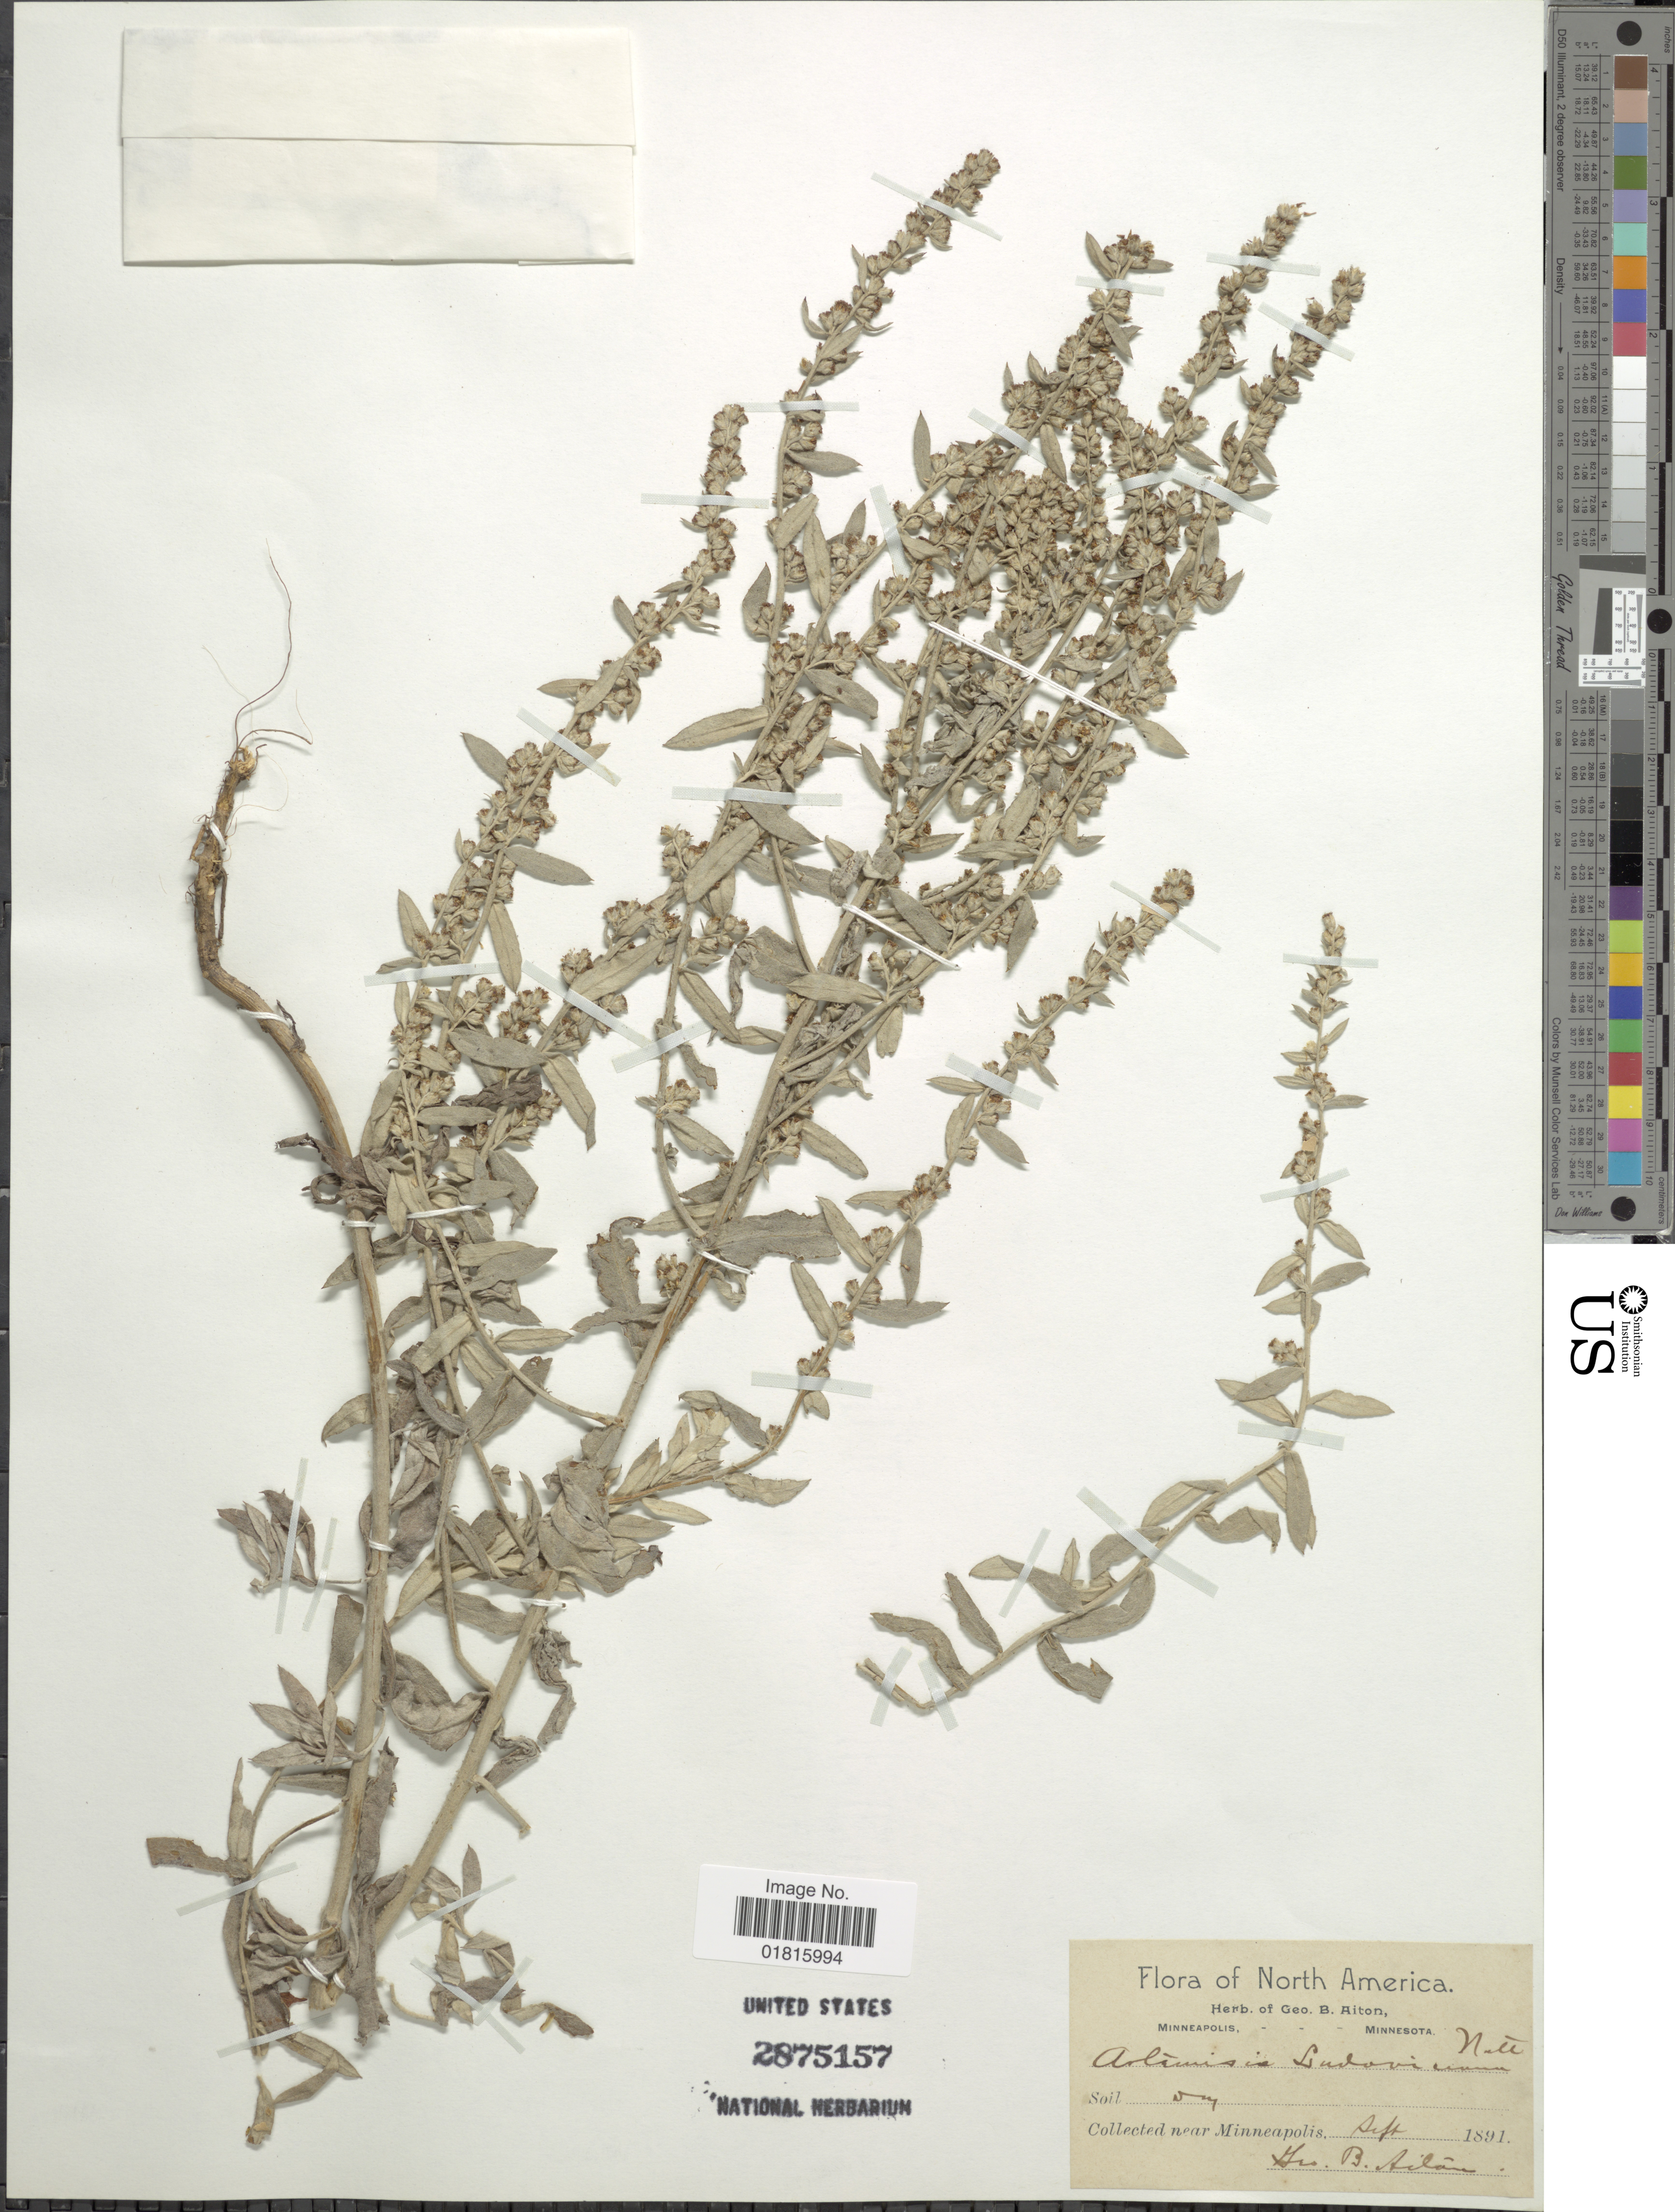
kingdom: Plantae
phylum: Tracheophyta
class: Magnoliopsida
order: Asterales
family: Asteraceae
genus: Artemisia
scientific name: Artemisia ludoviciana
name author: Nutt.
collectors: G. B. Aiton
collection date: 1891-09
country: United States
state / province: Minnesota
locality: Near Minneapolis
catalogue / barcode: US 2875157